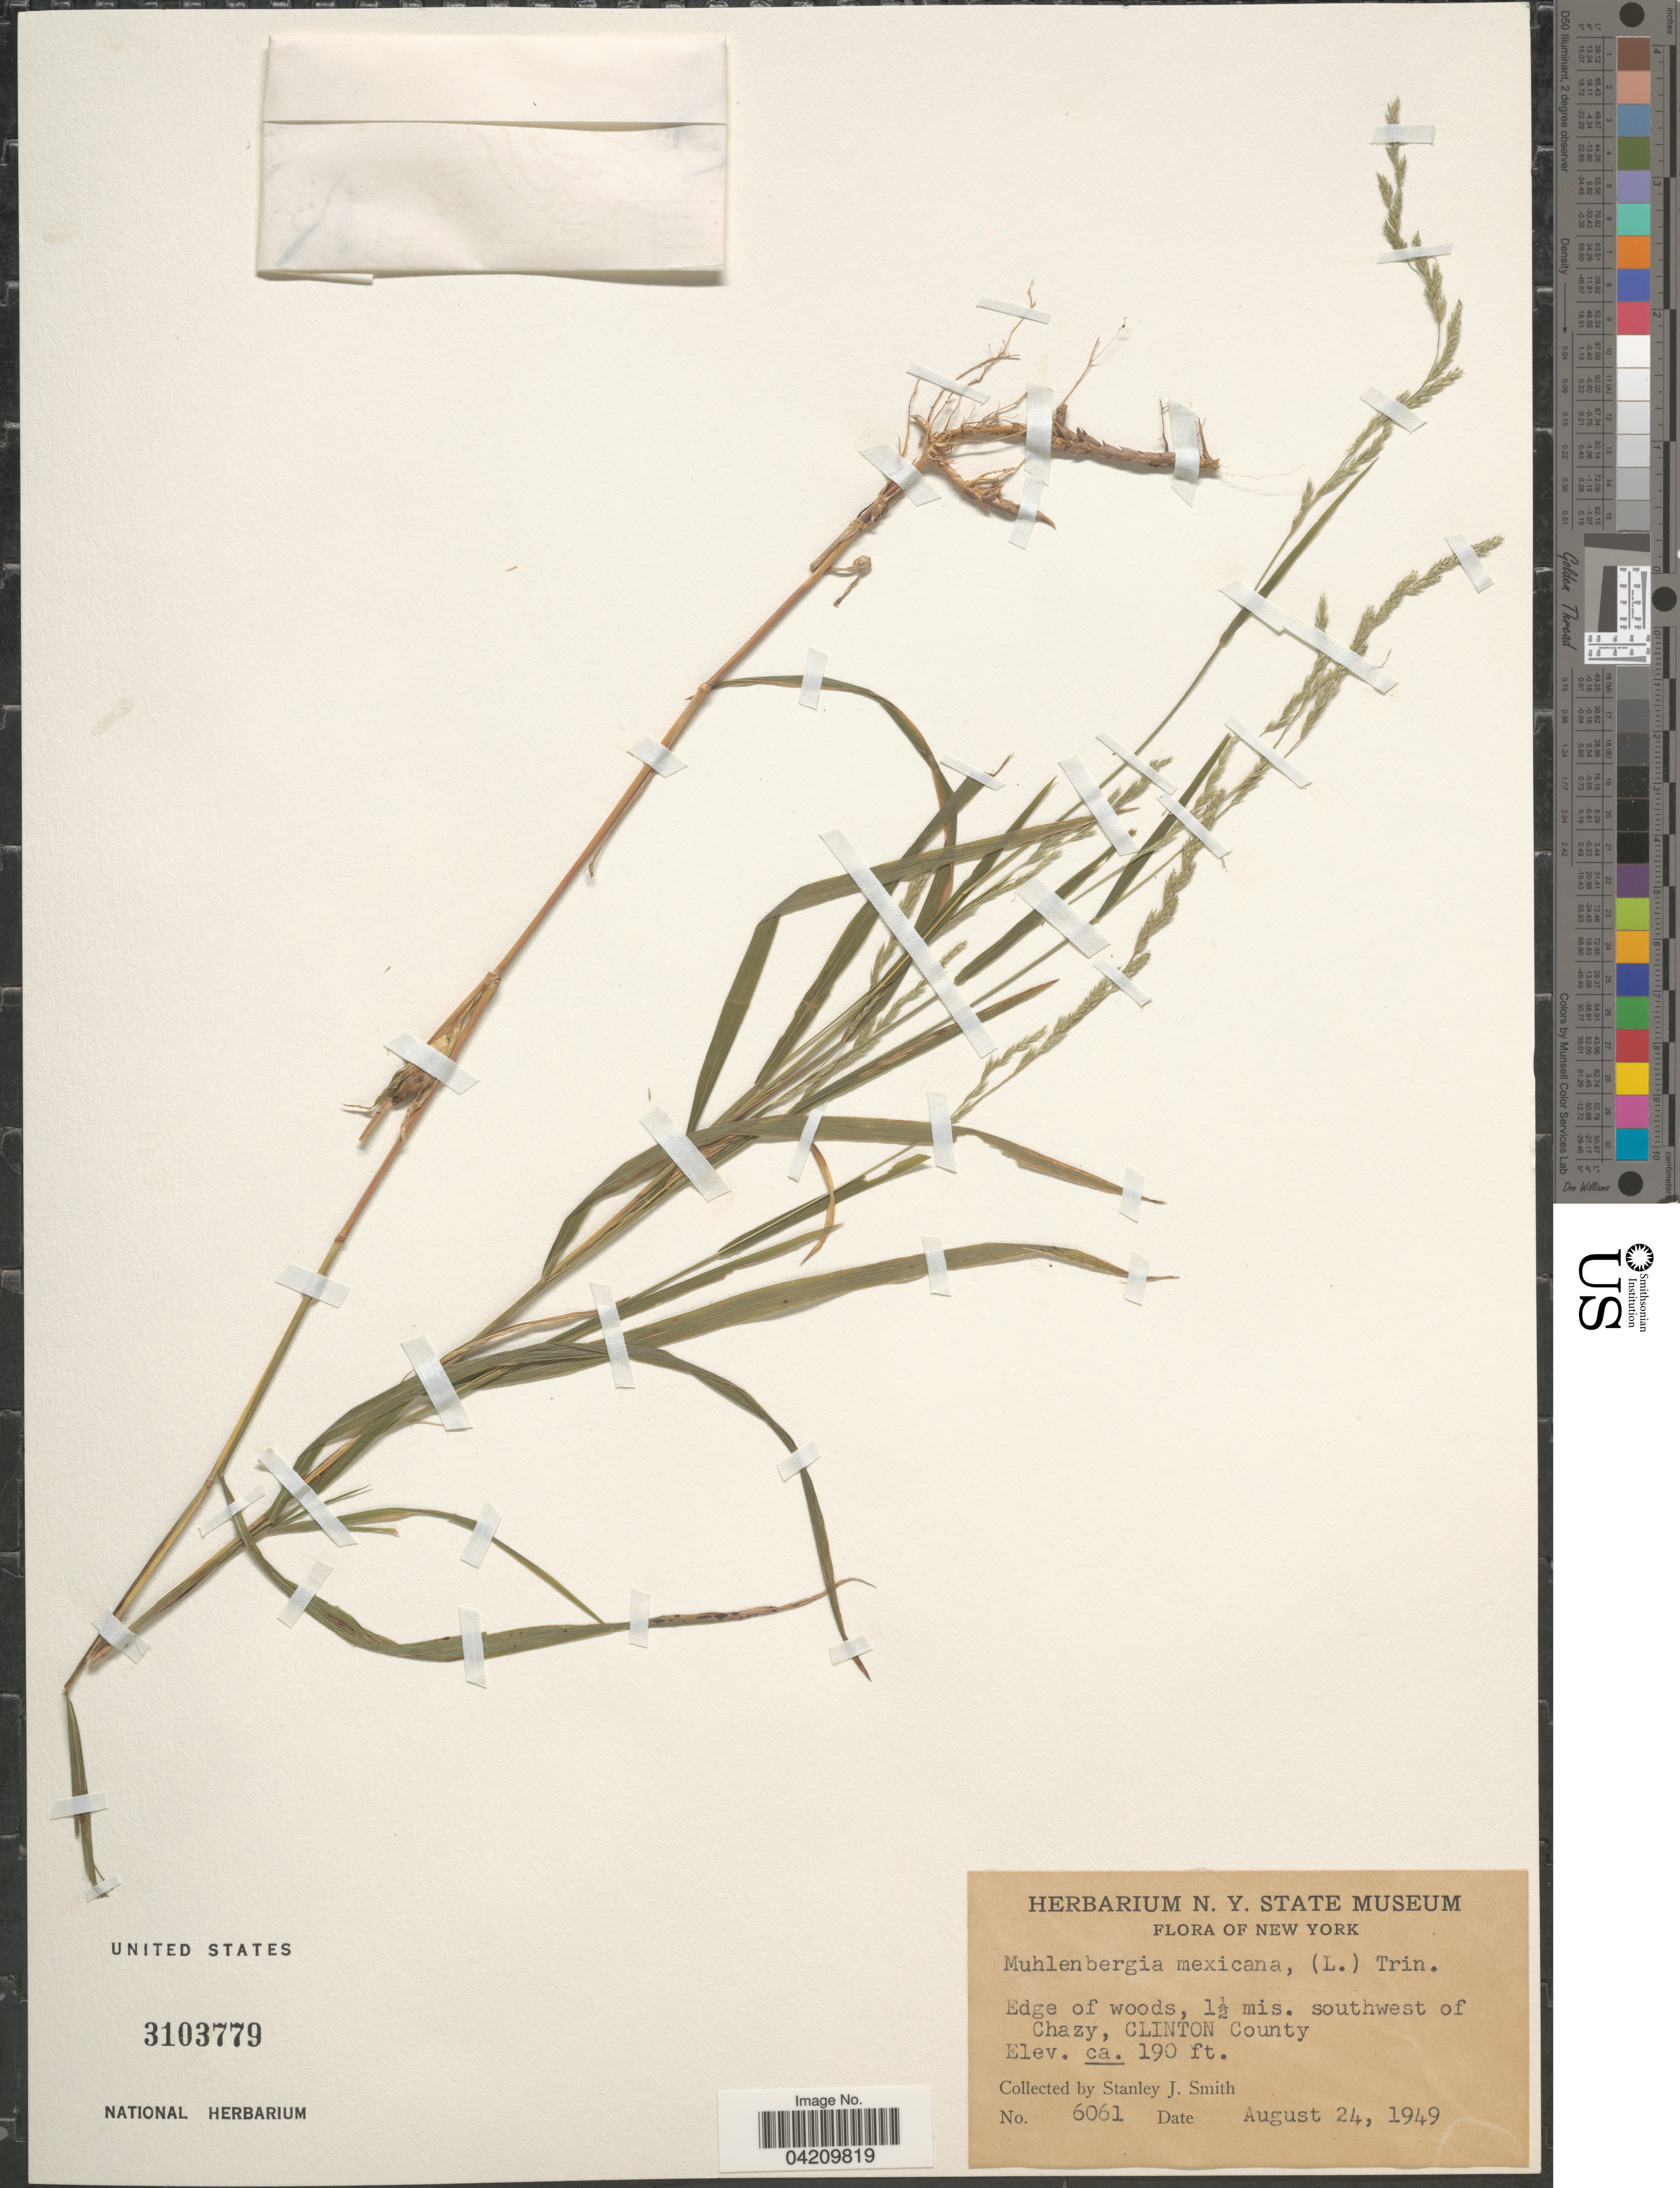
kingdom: Plantae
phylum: Tracheophyta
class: Liliopsida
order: Poales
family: Poaceae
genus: Muhlenbergia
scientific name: Muhlenbergia mexicana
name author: (L.) Trin.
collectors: S. Smith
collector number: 6061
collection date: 1949-08-24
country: United States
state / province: New York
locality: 1½ mis. southwest of Chazy, Clinton County.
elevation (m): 58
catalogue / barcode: US 3103779